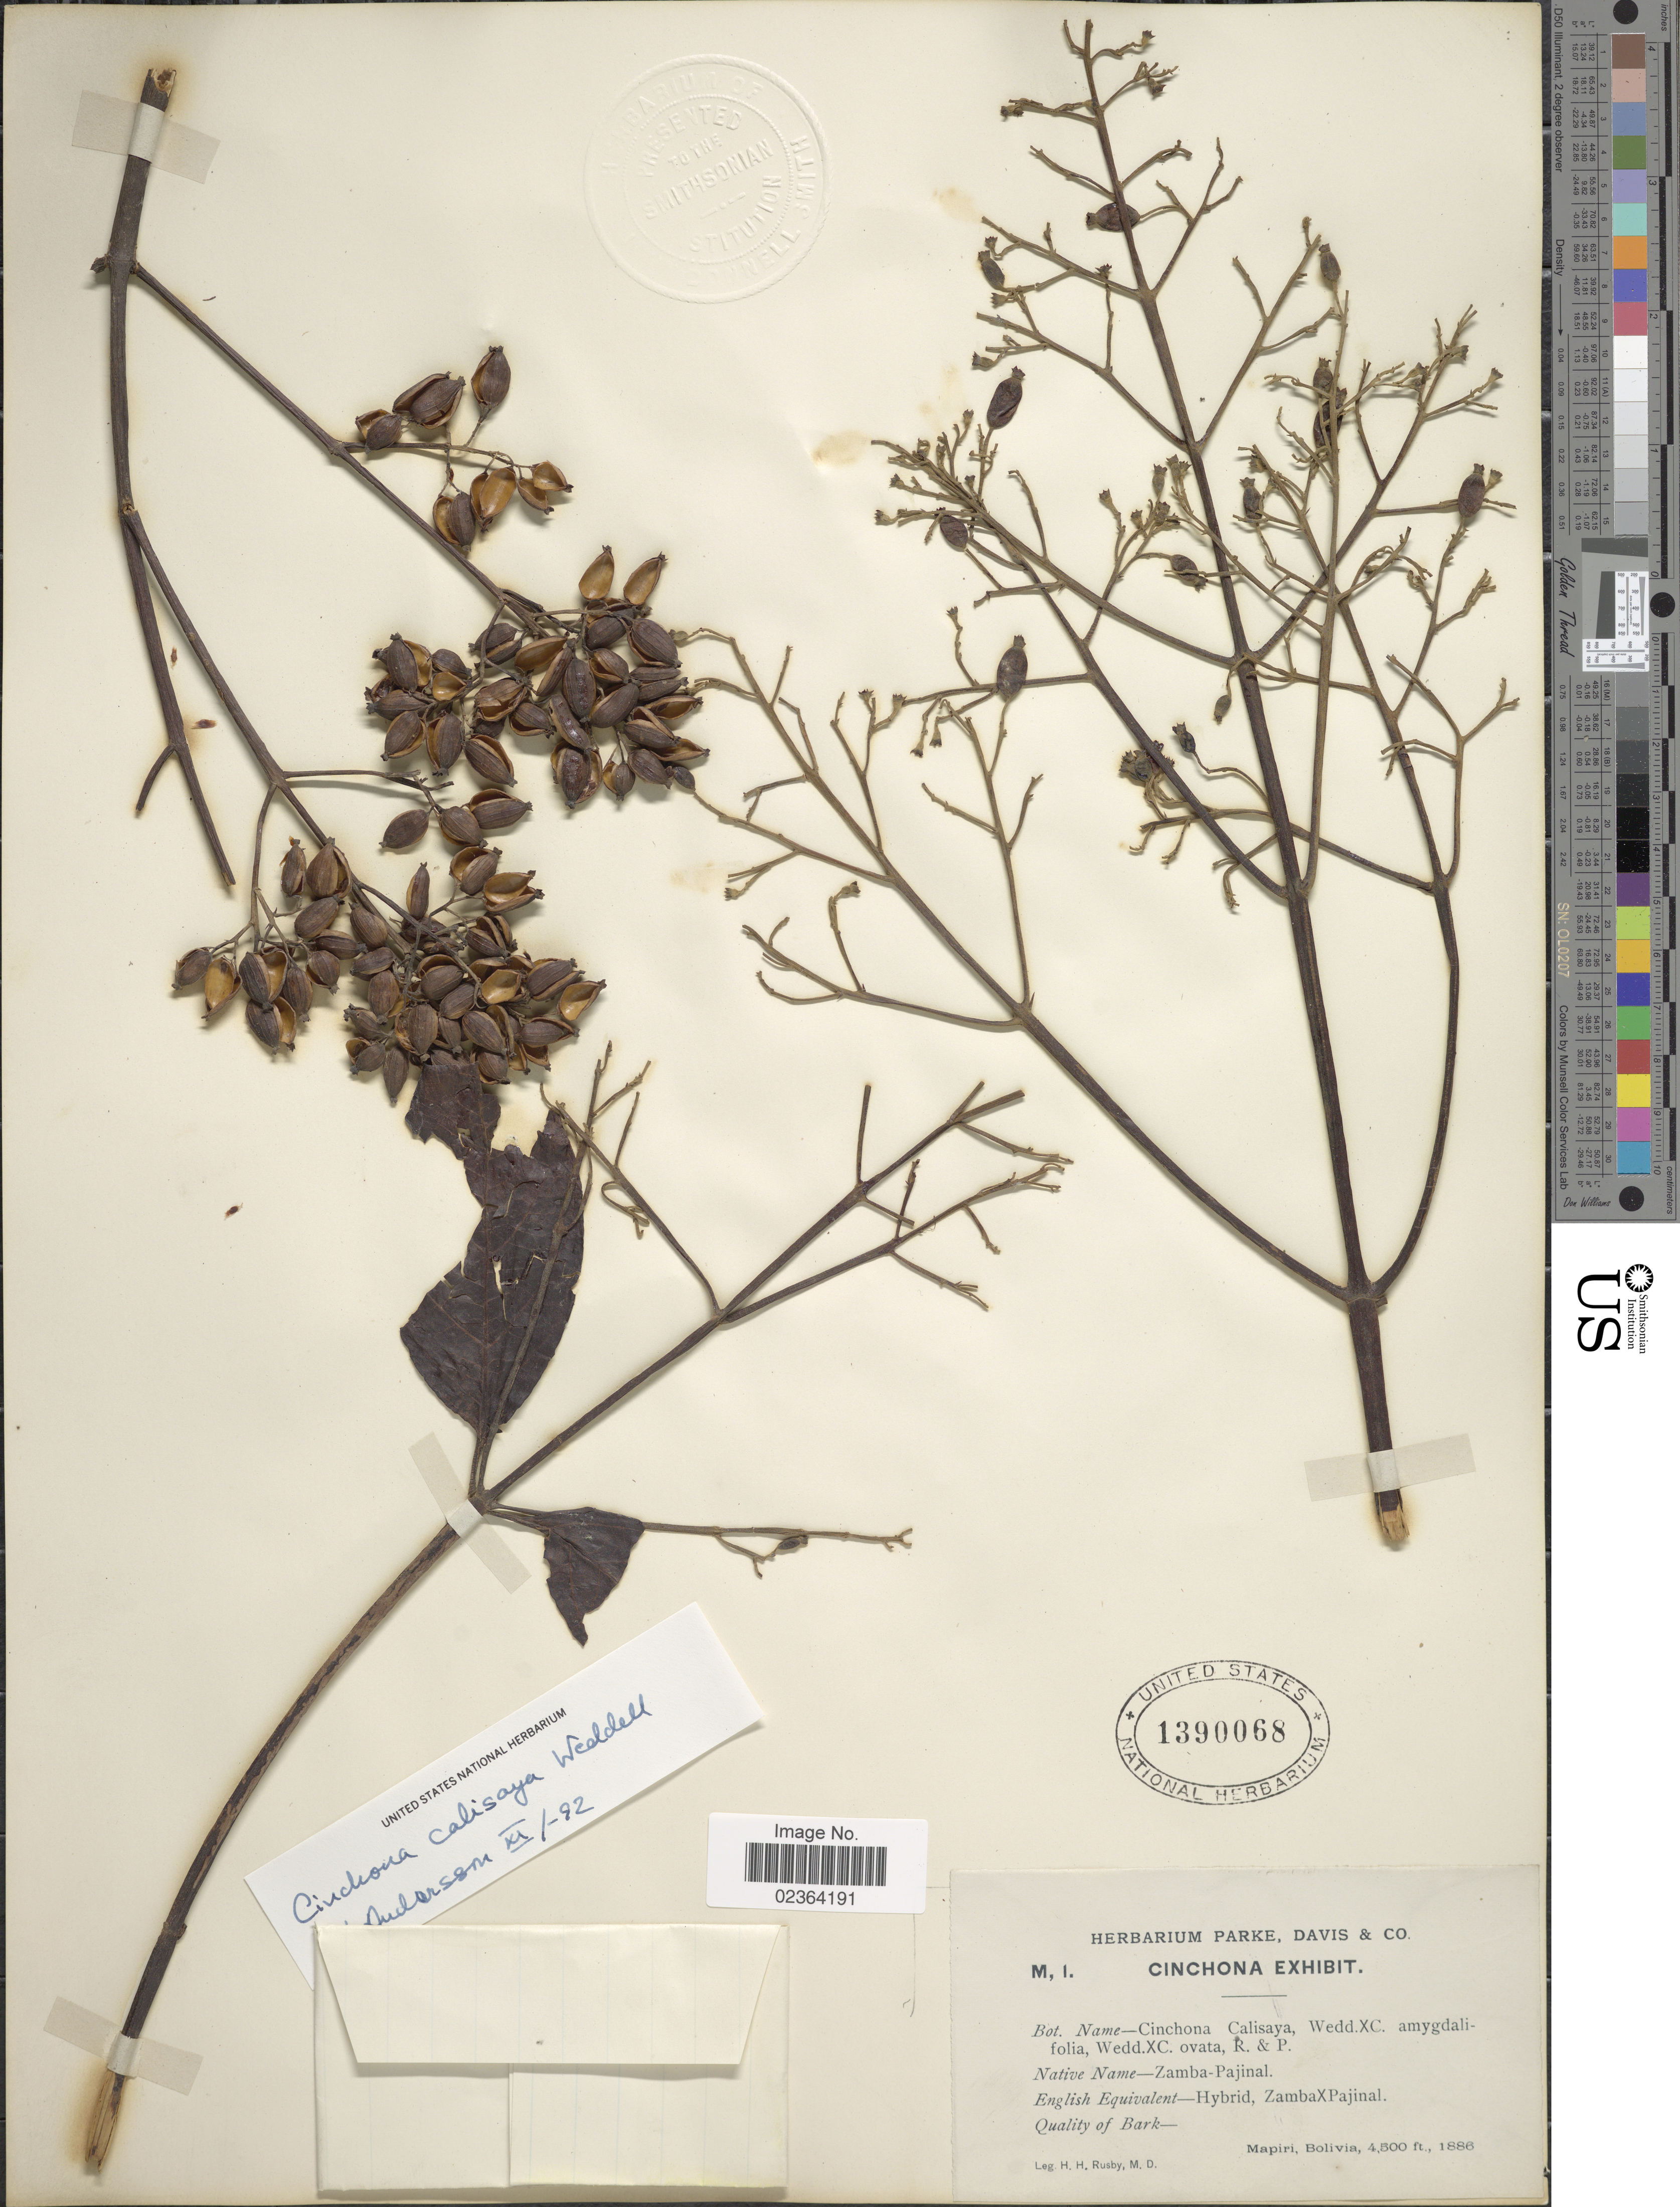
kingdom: Plantae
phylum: Tracheophyta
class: Magnoliopsida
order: Gentianales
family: Rubiaceae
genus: Cinchona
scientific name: Cinchona calisaya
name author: Wedd.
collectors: H. H. Rusby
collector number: M, 1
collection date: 1886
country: Bolivia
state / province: La Páz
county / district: Larecaja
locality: Mapiri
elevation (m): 1372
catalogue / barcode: US 1390068